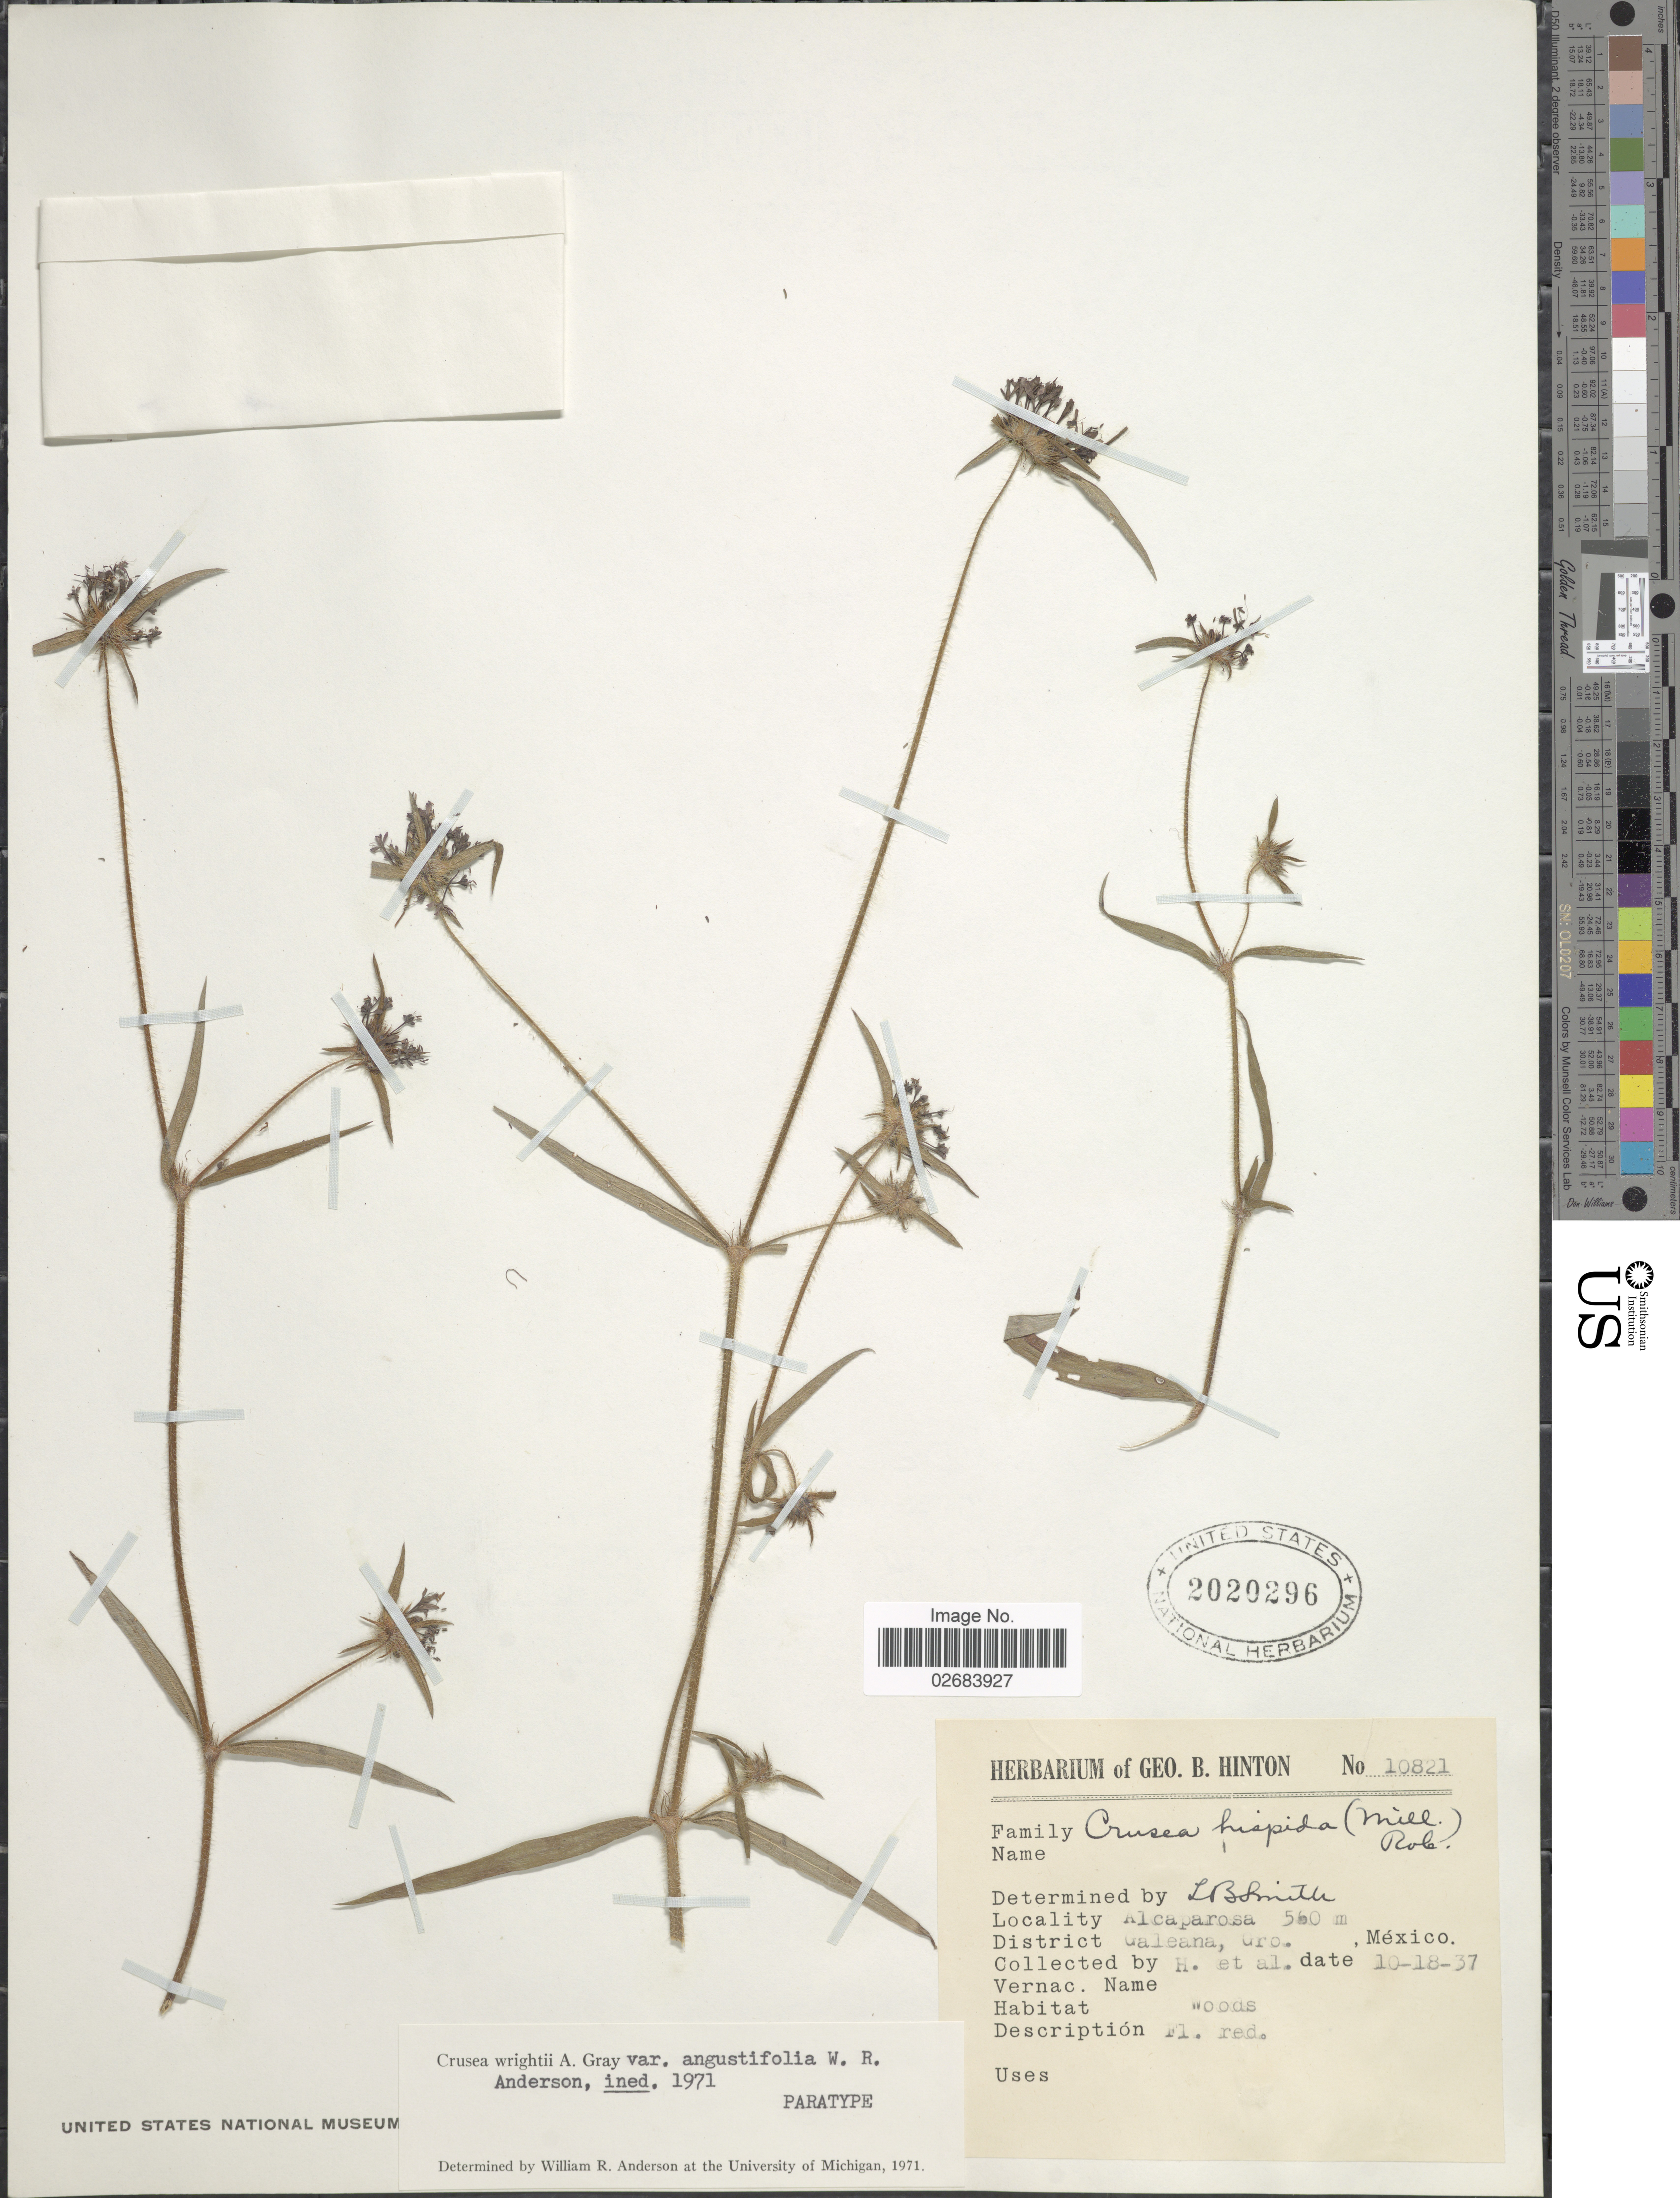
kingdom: Plantae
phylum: Tracheophyta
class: Magnoliopsida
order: Gentianales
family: Rubiaceae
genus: Crusea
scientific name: Crusea wrightii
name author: A. Gray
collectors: G. B. Hinton & et al.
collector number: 10821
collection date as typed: Transcribed d/m/y: 18/10/37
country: Mexico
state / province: Guerrero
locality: Alcaparosa, District Galeana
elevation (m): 560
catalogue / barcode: US 2020296